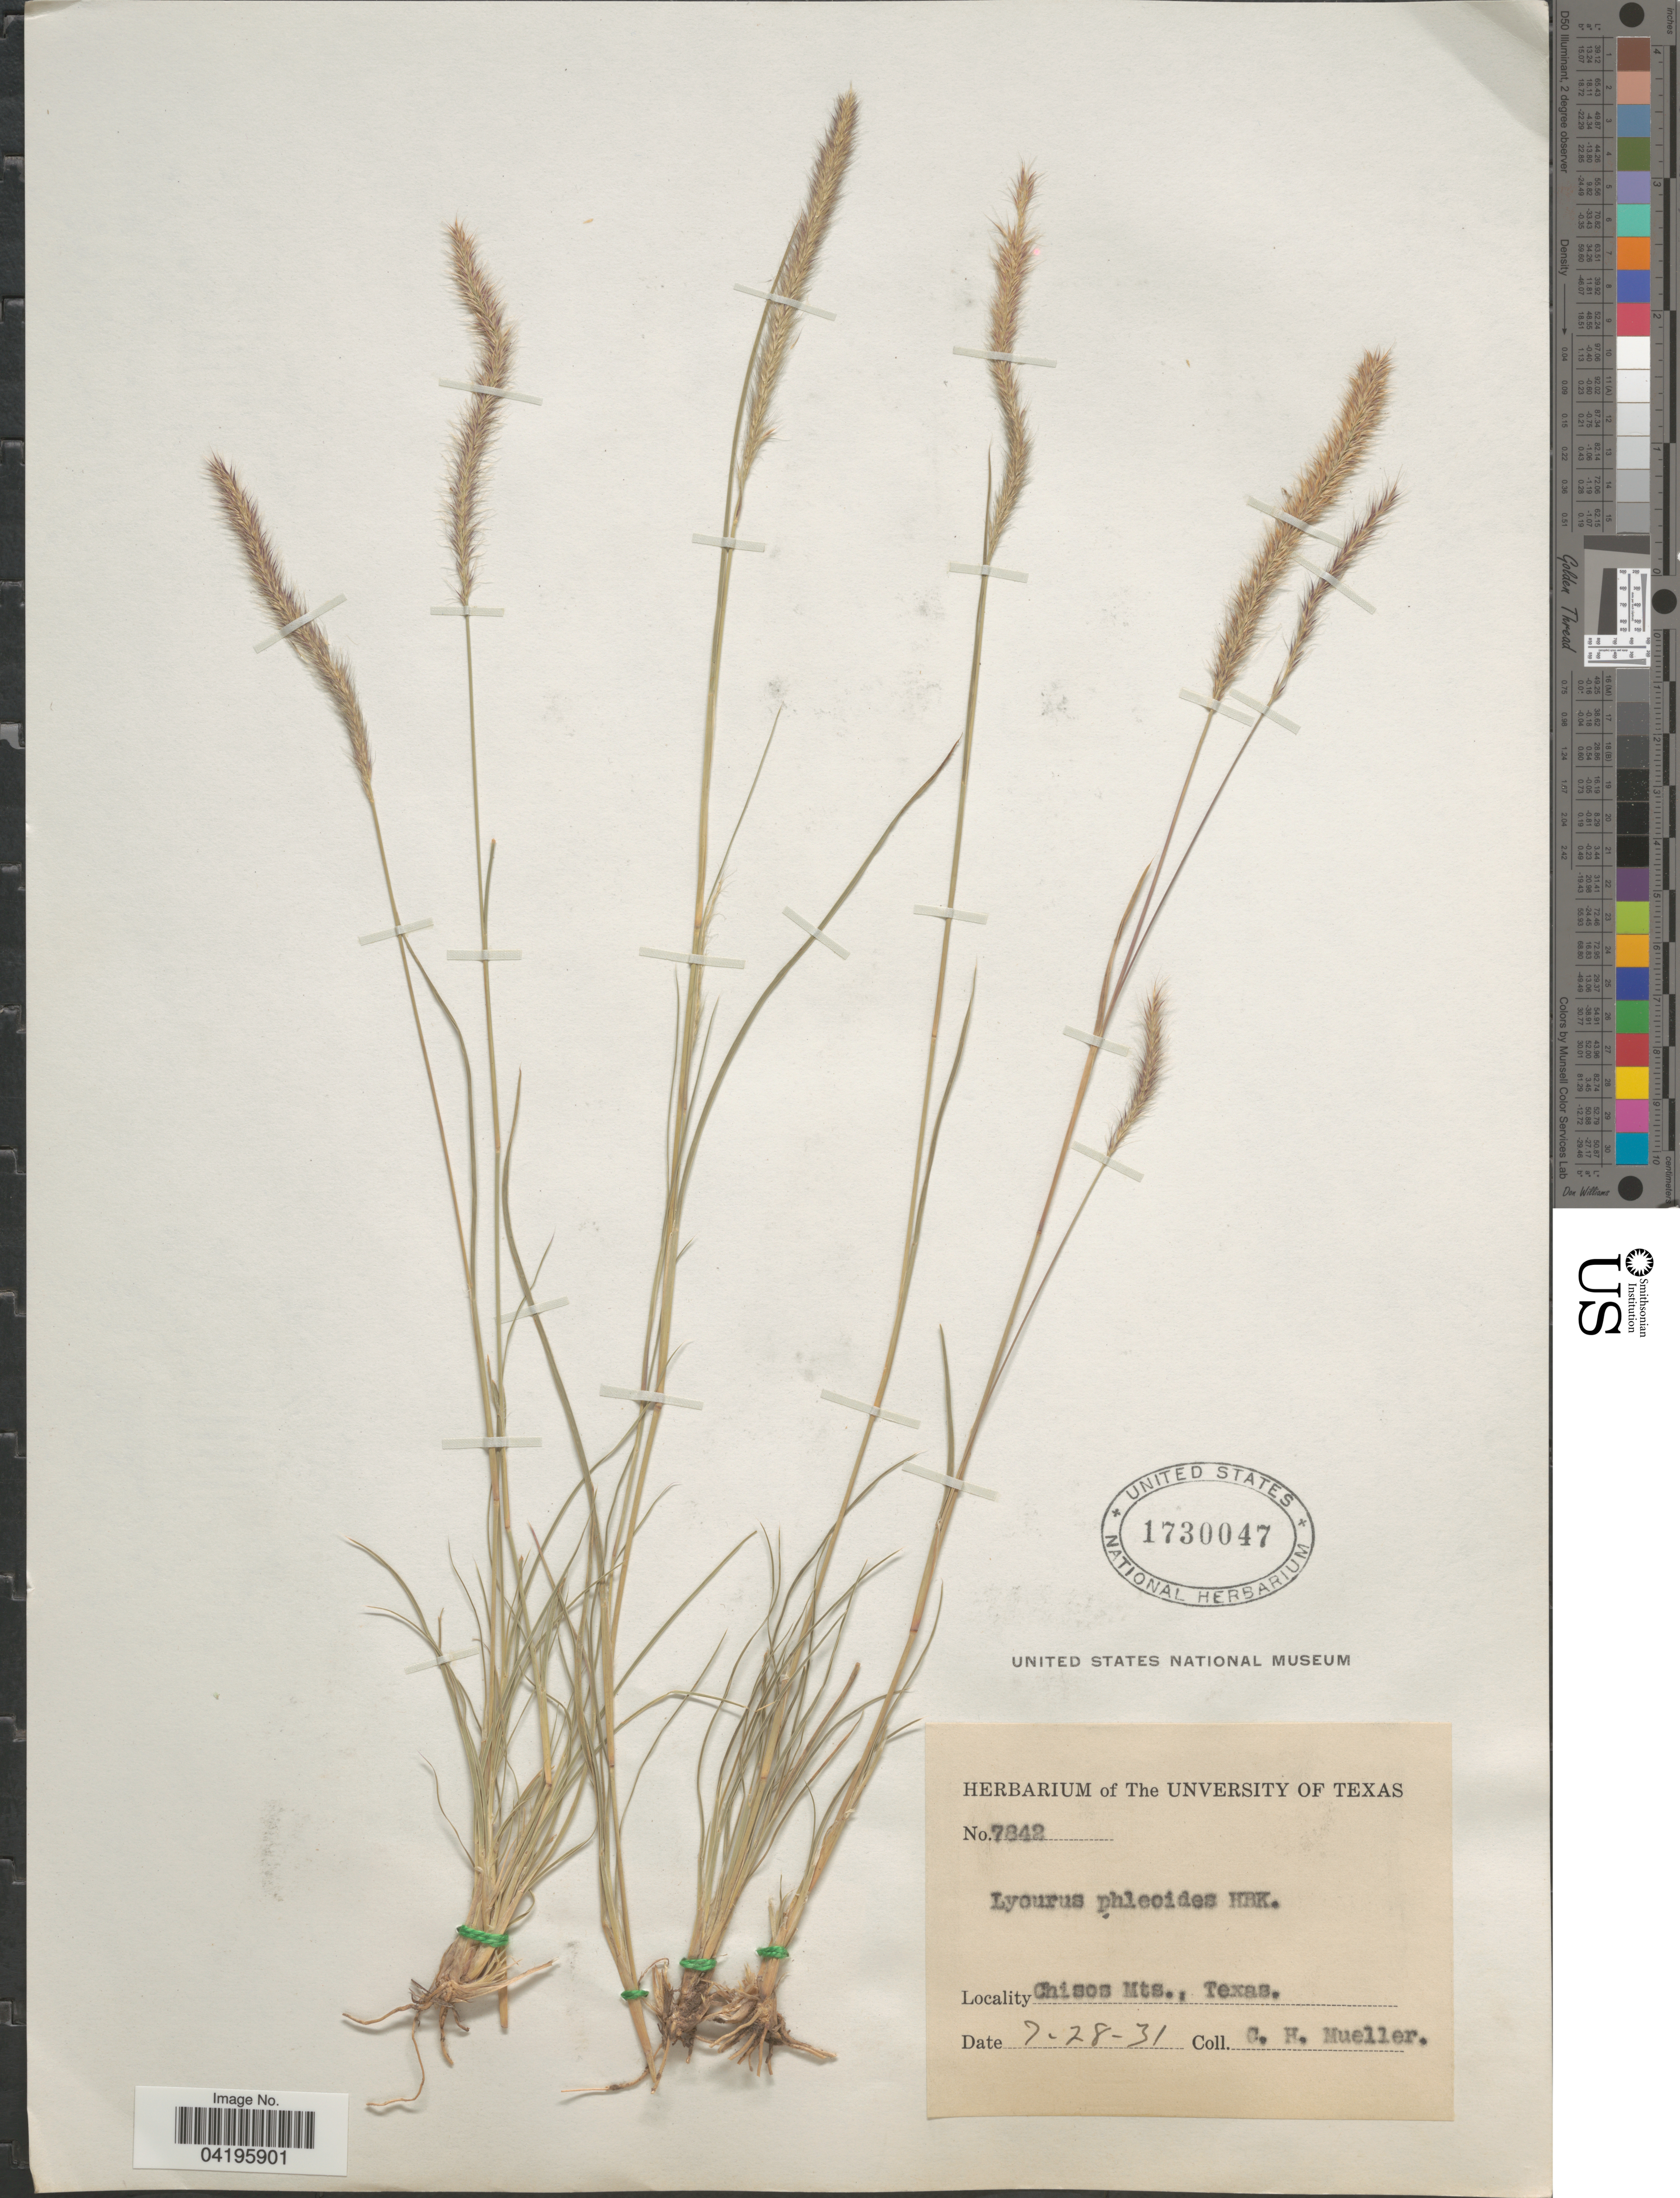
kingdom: Plantae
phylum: Tracheophyta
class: Liliopsida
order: Poales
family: Poaceae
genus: Muhlenbergia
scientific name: Muhlenbergia phleoides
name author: (Kunth) Columbus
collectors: C. H. Mueller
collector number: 7842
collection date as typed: Transcribed d/m/y: 28/7/31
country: United States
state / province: Texas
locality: Chisos Mts.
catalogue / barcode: US 1730047